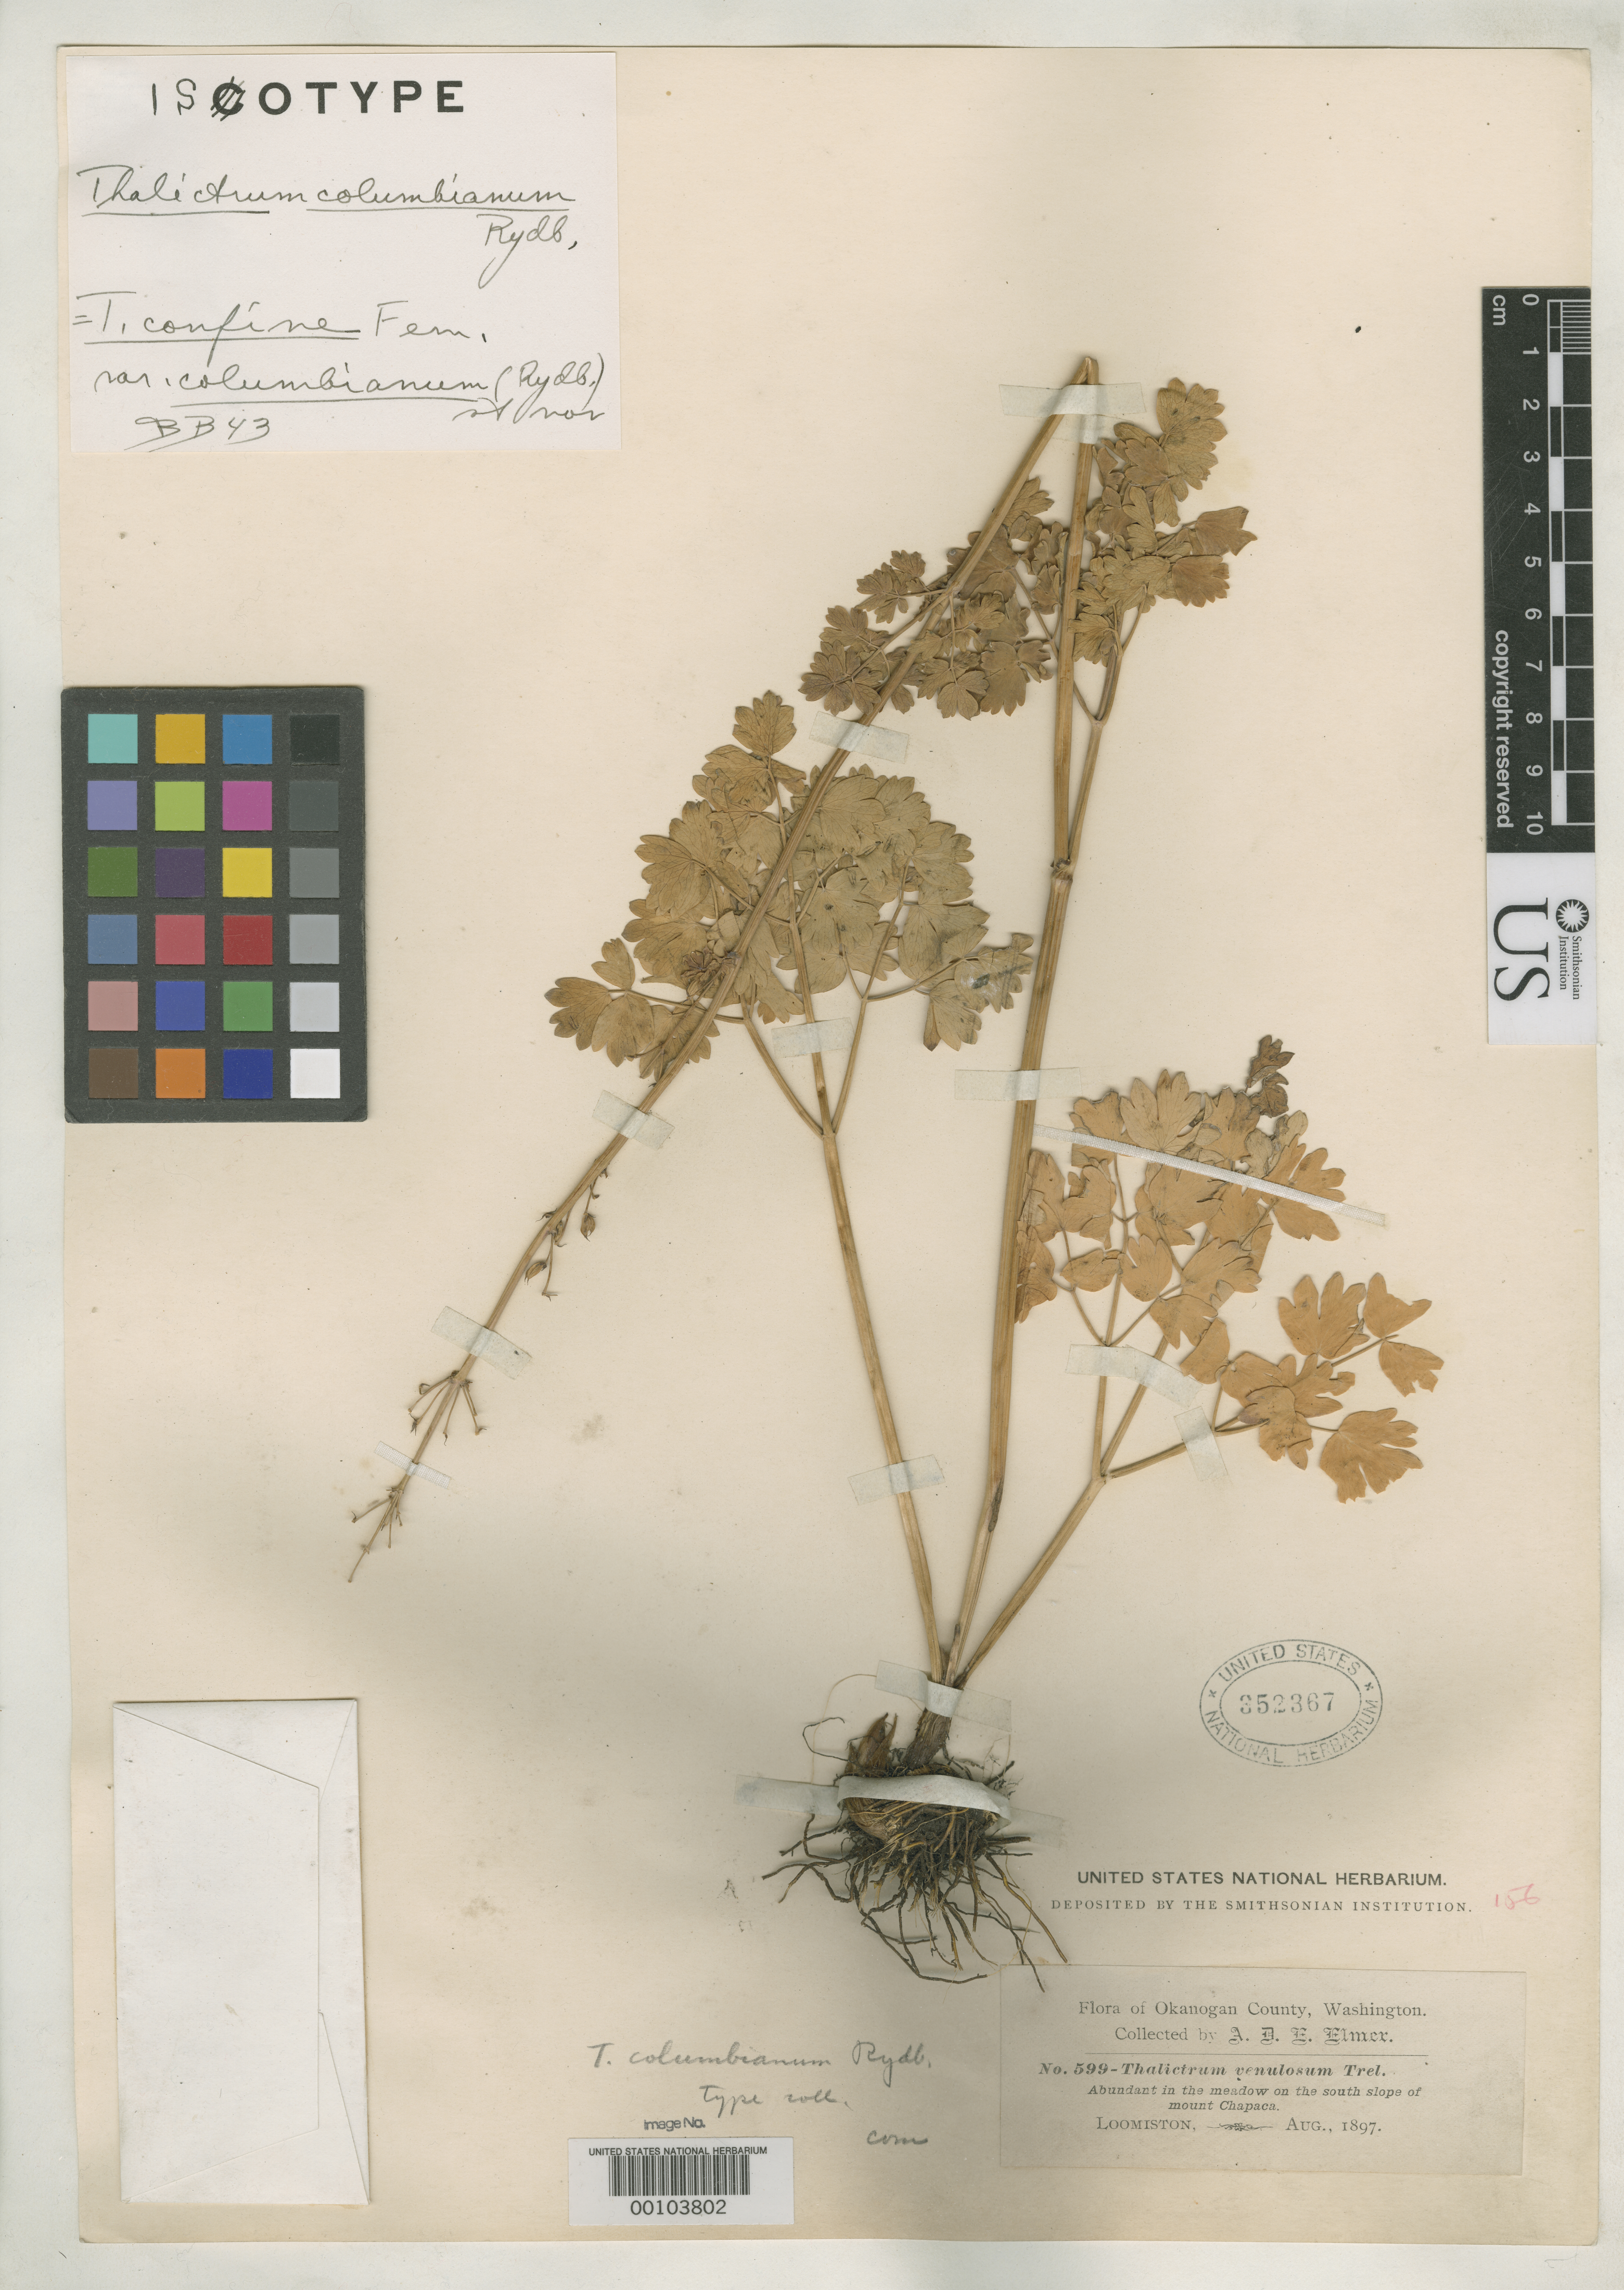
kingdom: Plantae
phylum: Tracheophyta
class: Magnoliopsida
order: Ranunculales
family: Ranunculaceae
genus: Thalictrum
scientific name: Thalictrum columbianum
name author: Rydb.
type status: Isotype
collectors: A. D. E. Elmer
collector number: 599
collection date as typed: Aug 1897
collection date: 1897-08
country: United States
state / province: Washington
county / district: Okanogan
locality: South slope of Mt. Chapaca, Loomiston.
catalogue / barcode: US 352367